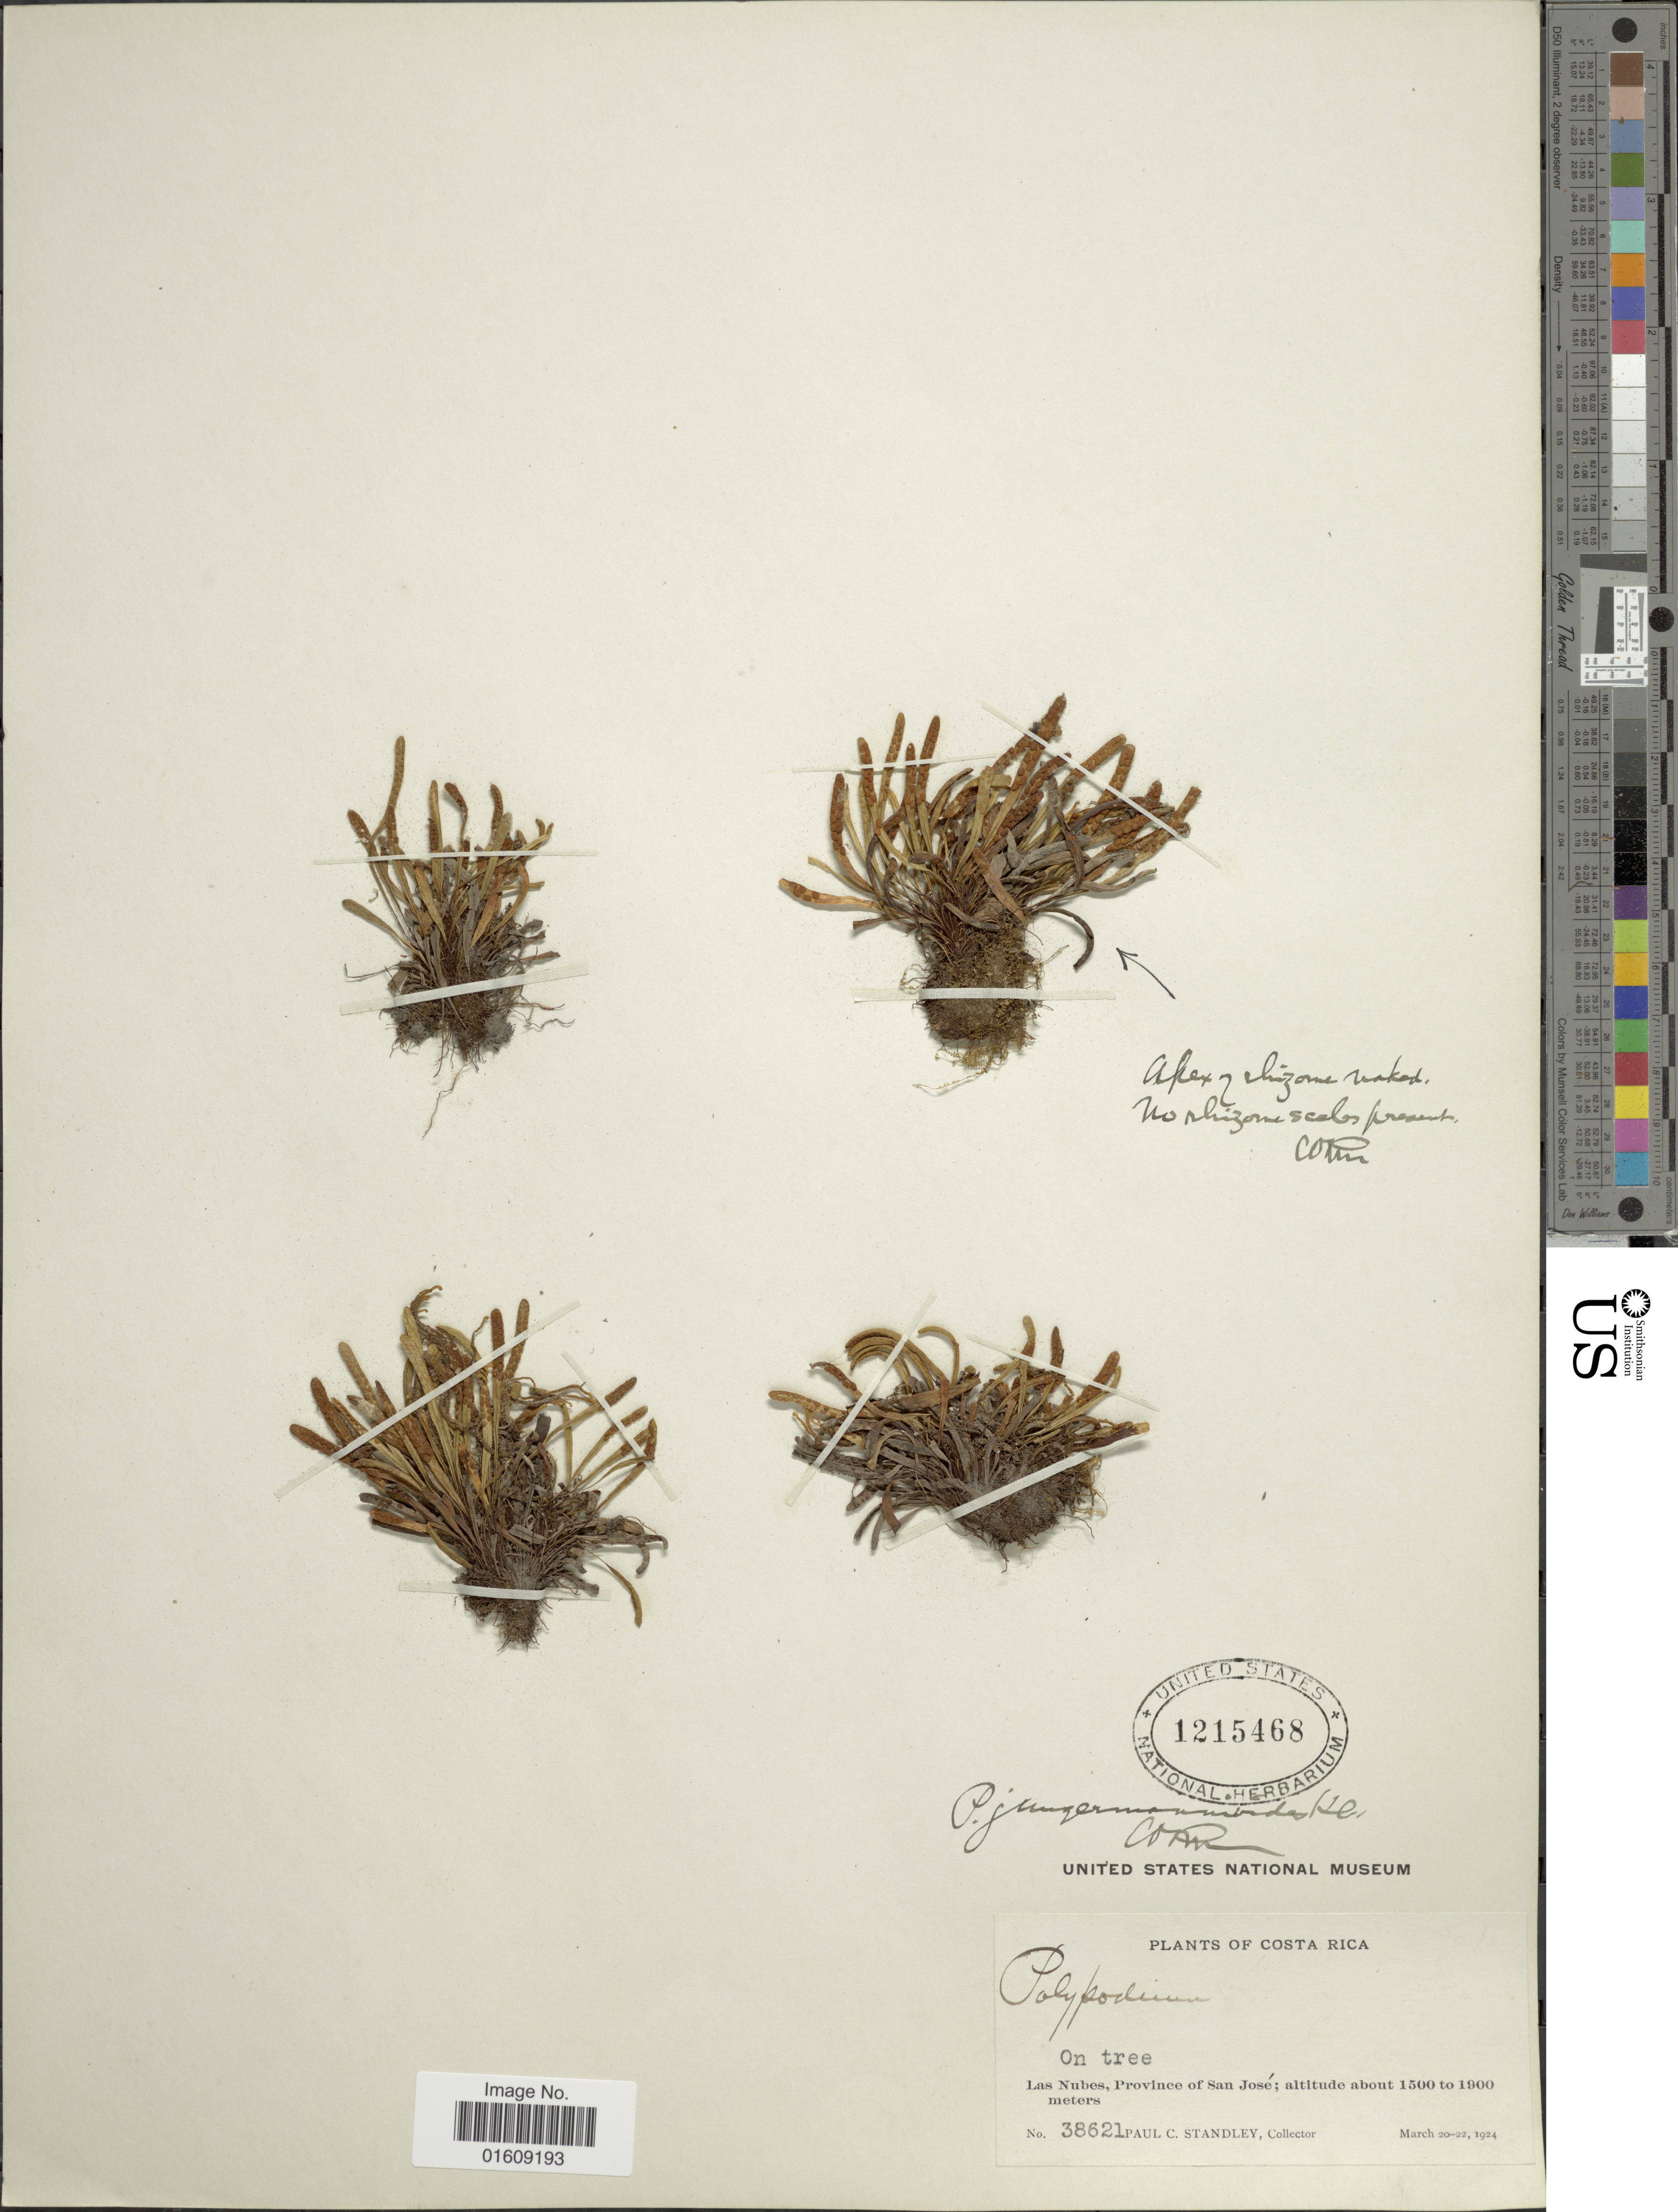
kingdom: Plantae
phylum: Tracheophyta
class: Polypodiopsida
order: Polypodiales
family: Polypodiaceae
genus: Ceradenia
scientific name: Ceradenia jungermannioides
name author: (Klotzsch) L.E. Bishop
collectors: P. C. Standley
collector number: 38621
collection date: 1924-03-20/1924-03-22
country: Costa Rica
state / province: San José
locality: Costa Rica, Las Nubes, Province of San José.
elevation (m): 1500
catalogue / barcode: US 1215468